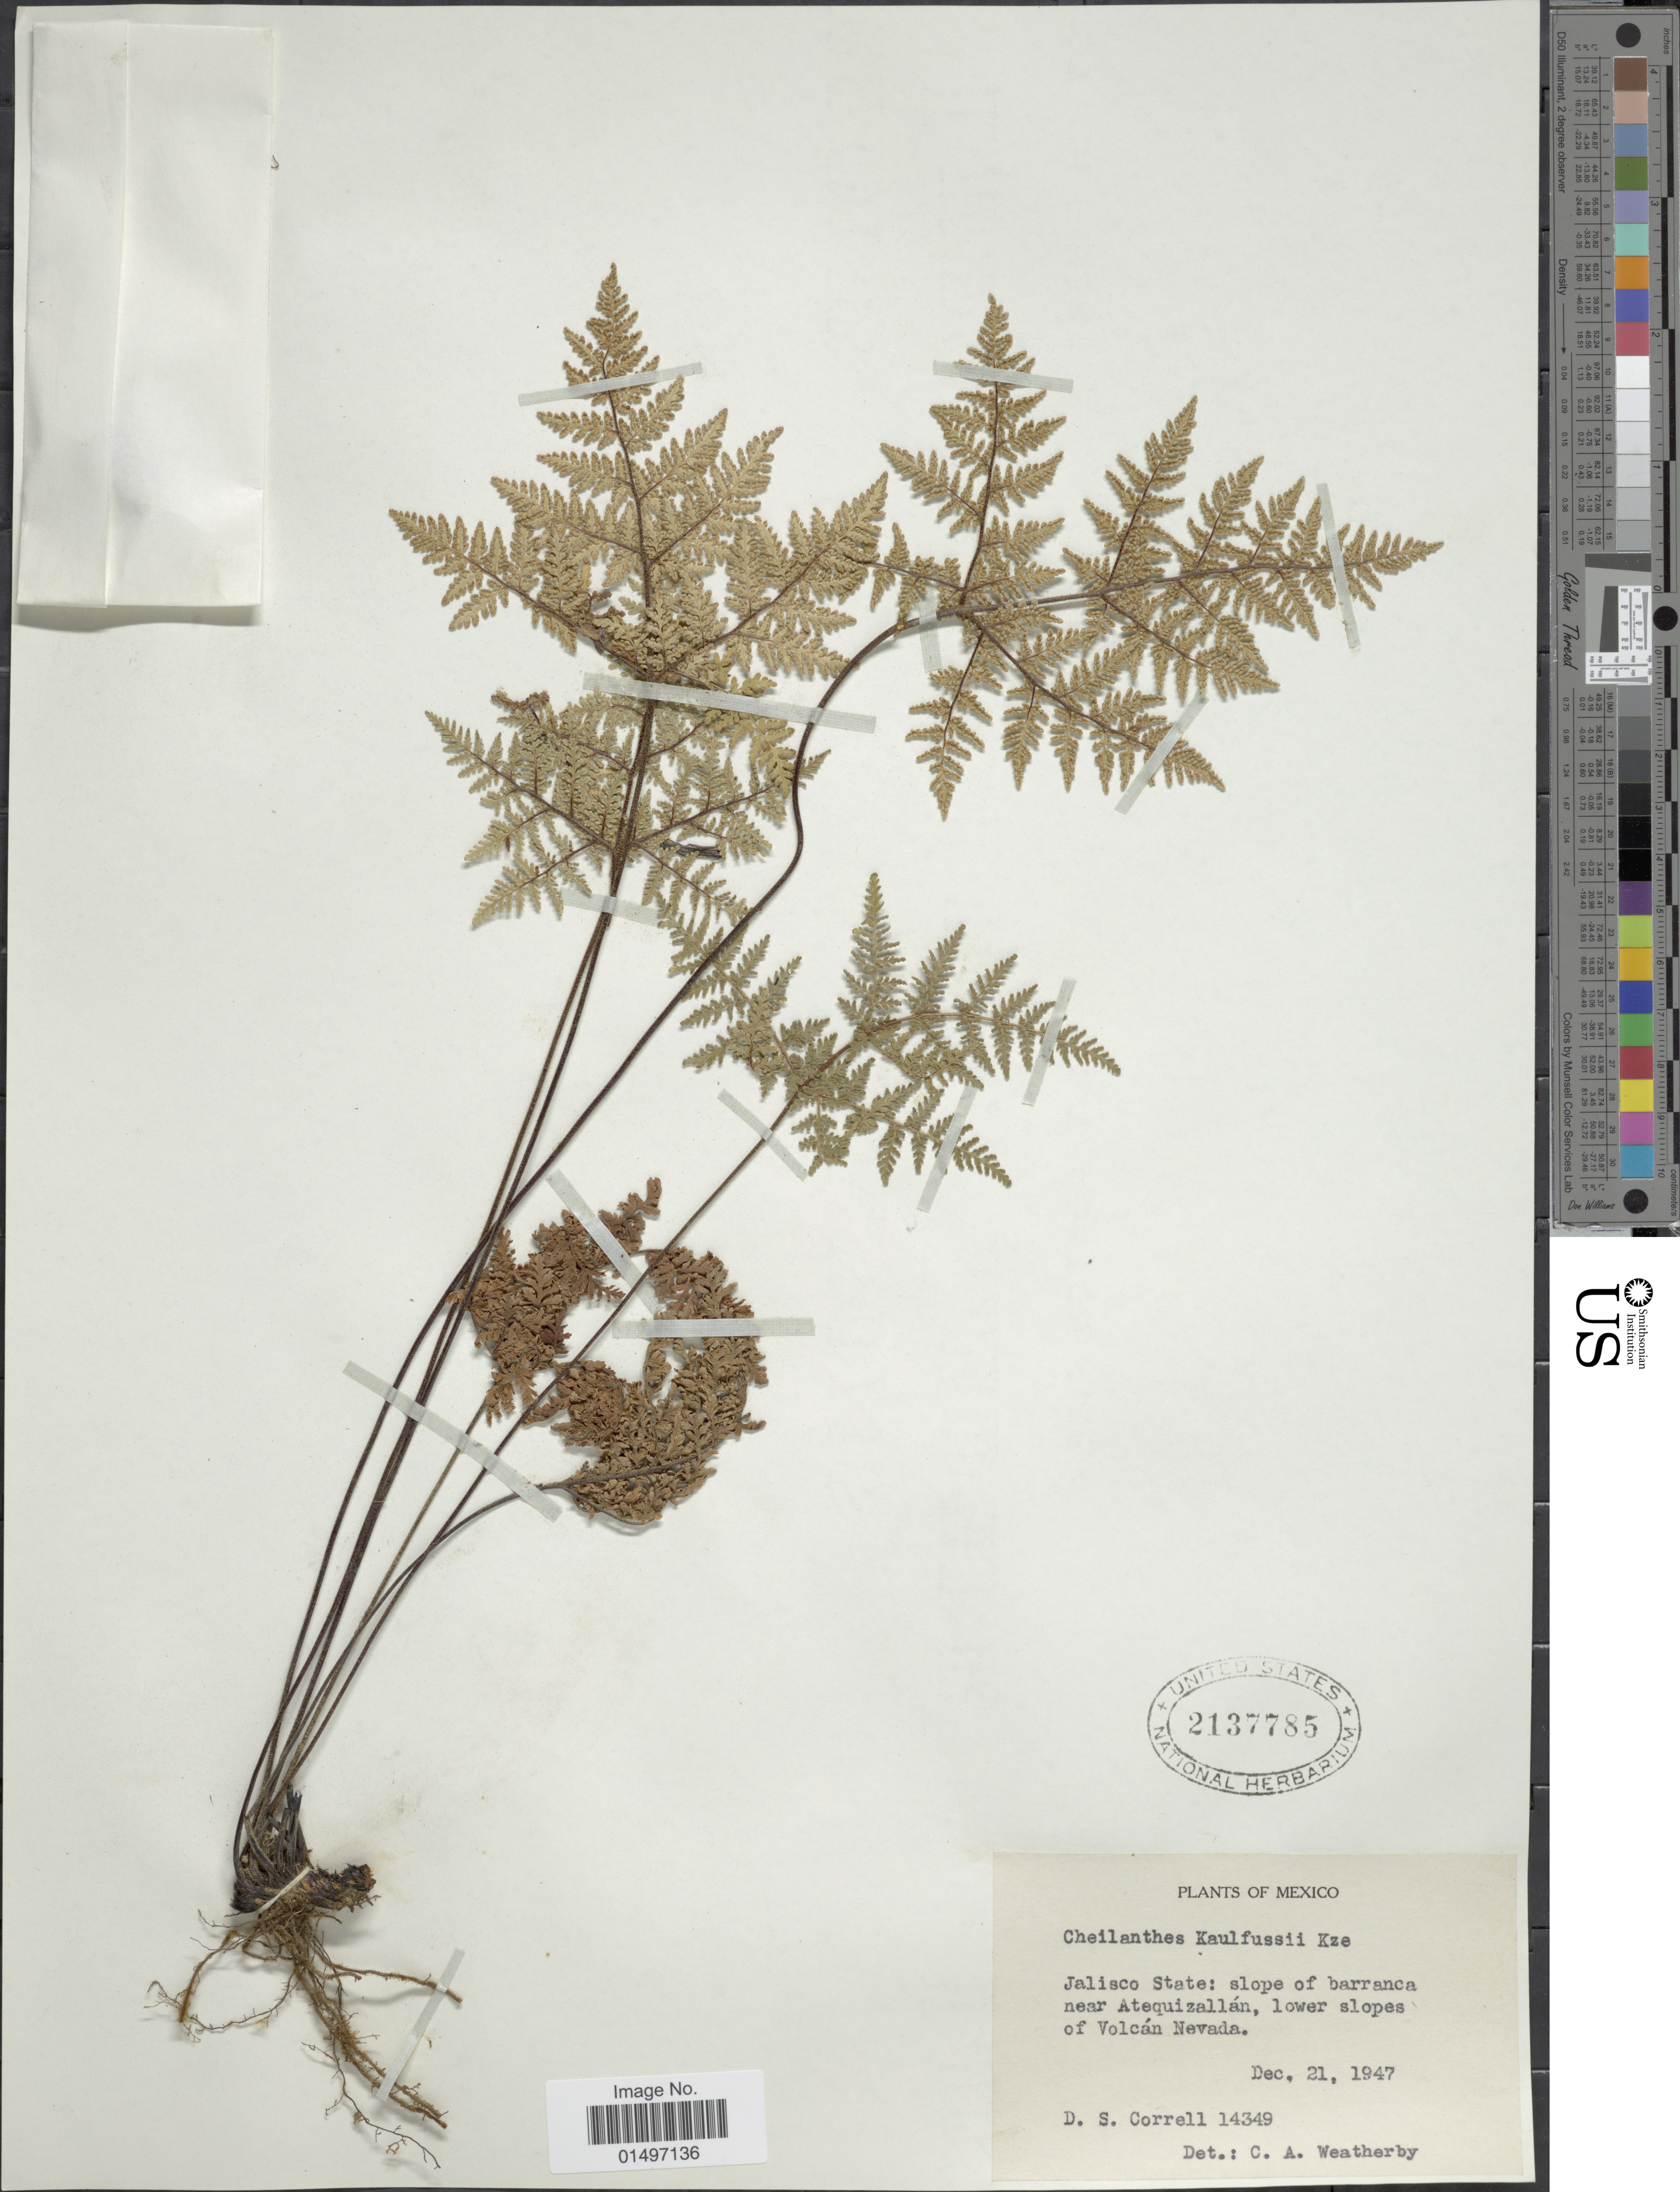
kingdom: Plantae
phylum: Tracheophyta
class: Polypodiopsida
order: Polypodiales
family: Pteridaceae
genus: Gaga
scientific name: Gaga kaulfussii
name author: (Kunze) Fay W. Li & Windham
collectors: D. S. Correll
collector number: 14349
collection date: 1947-12-21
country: Mexico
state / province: Jalisco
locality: Mexico, slope of barranca near Atequizallam, lower slopes of Volcan Nevada.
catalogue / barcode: US 2137785